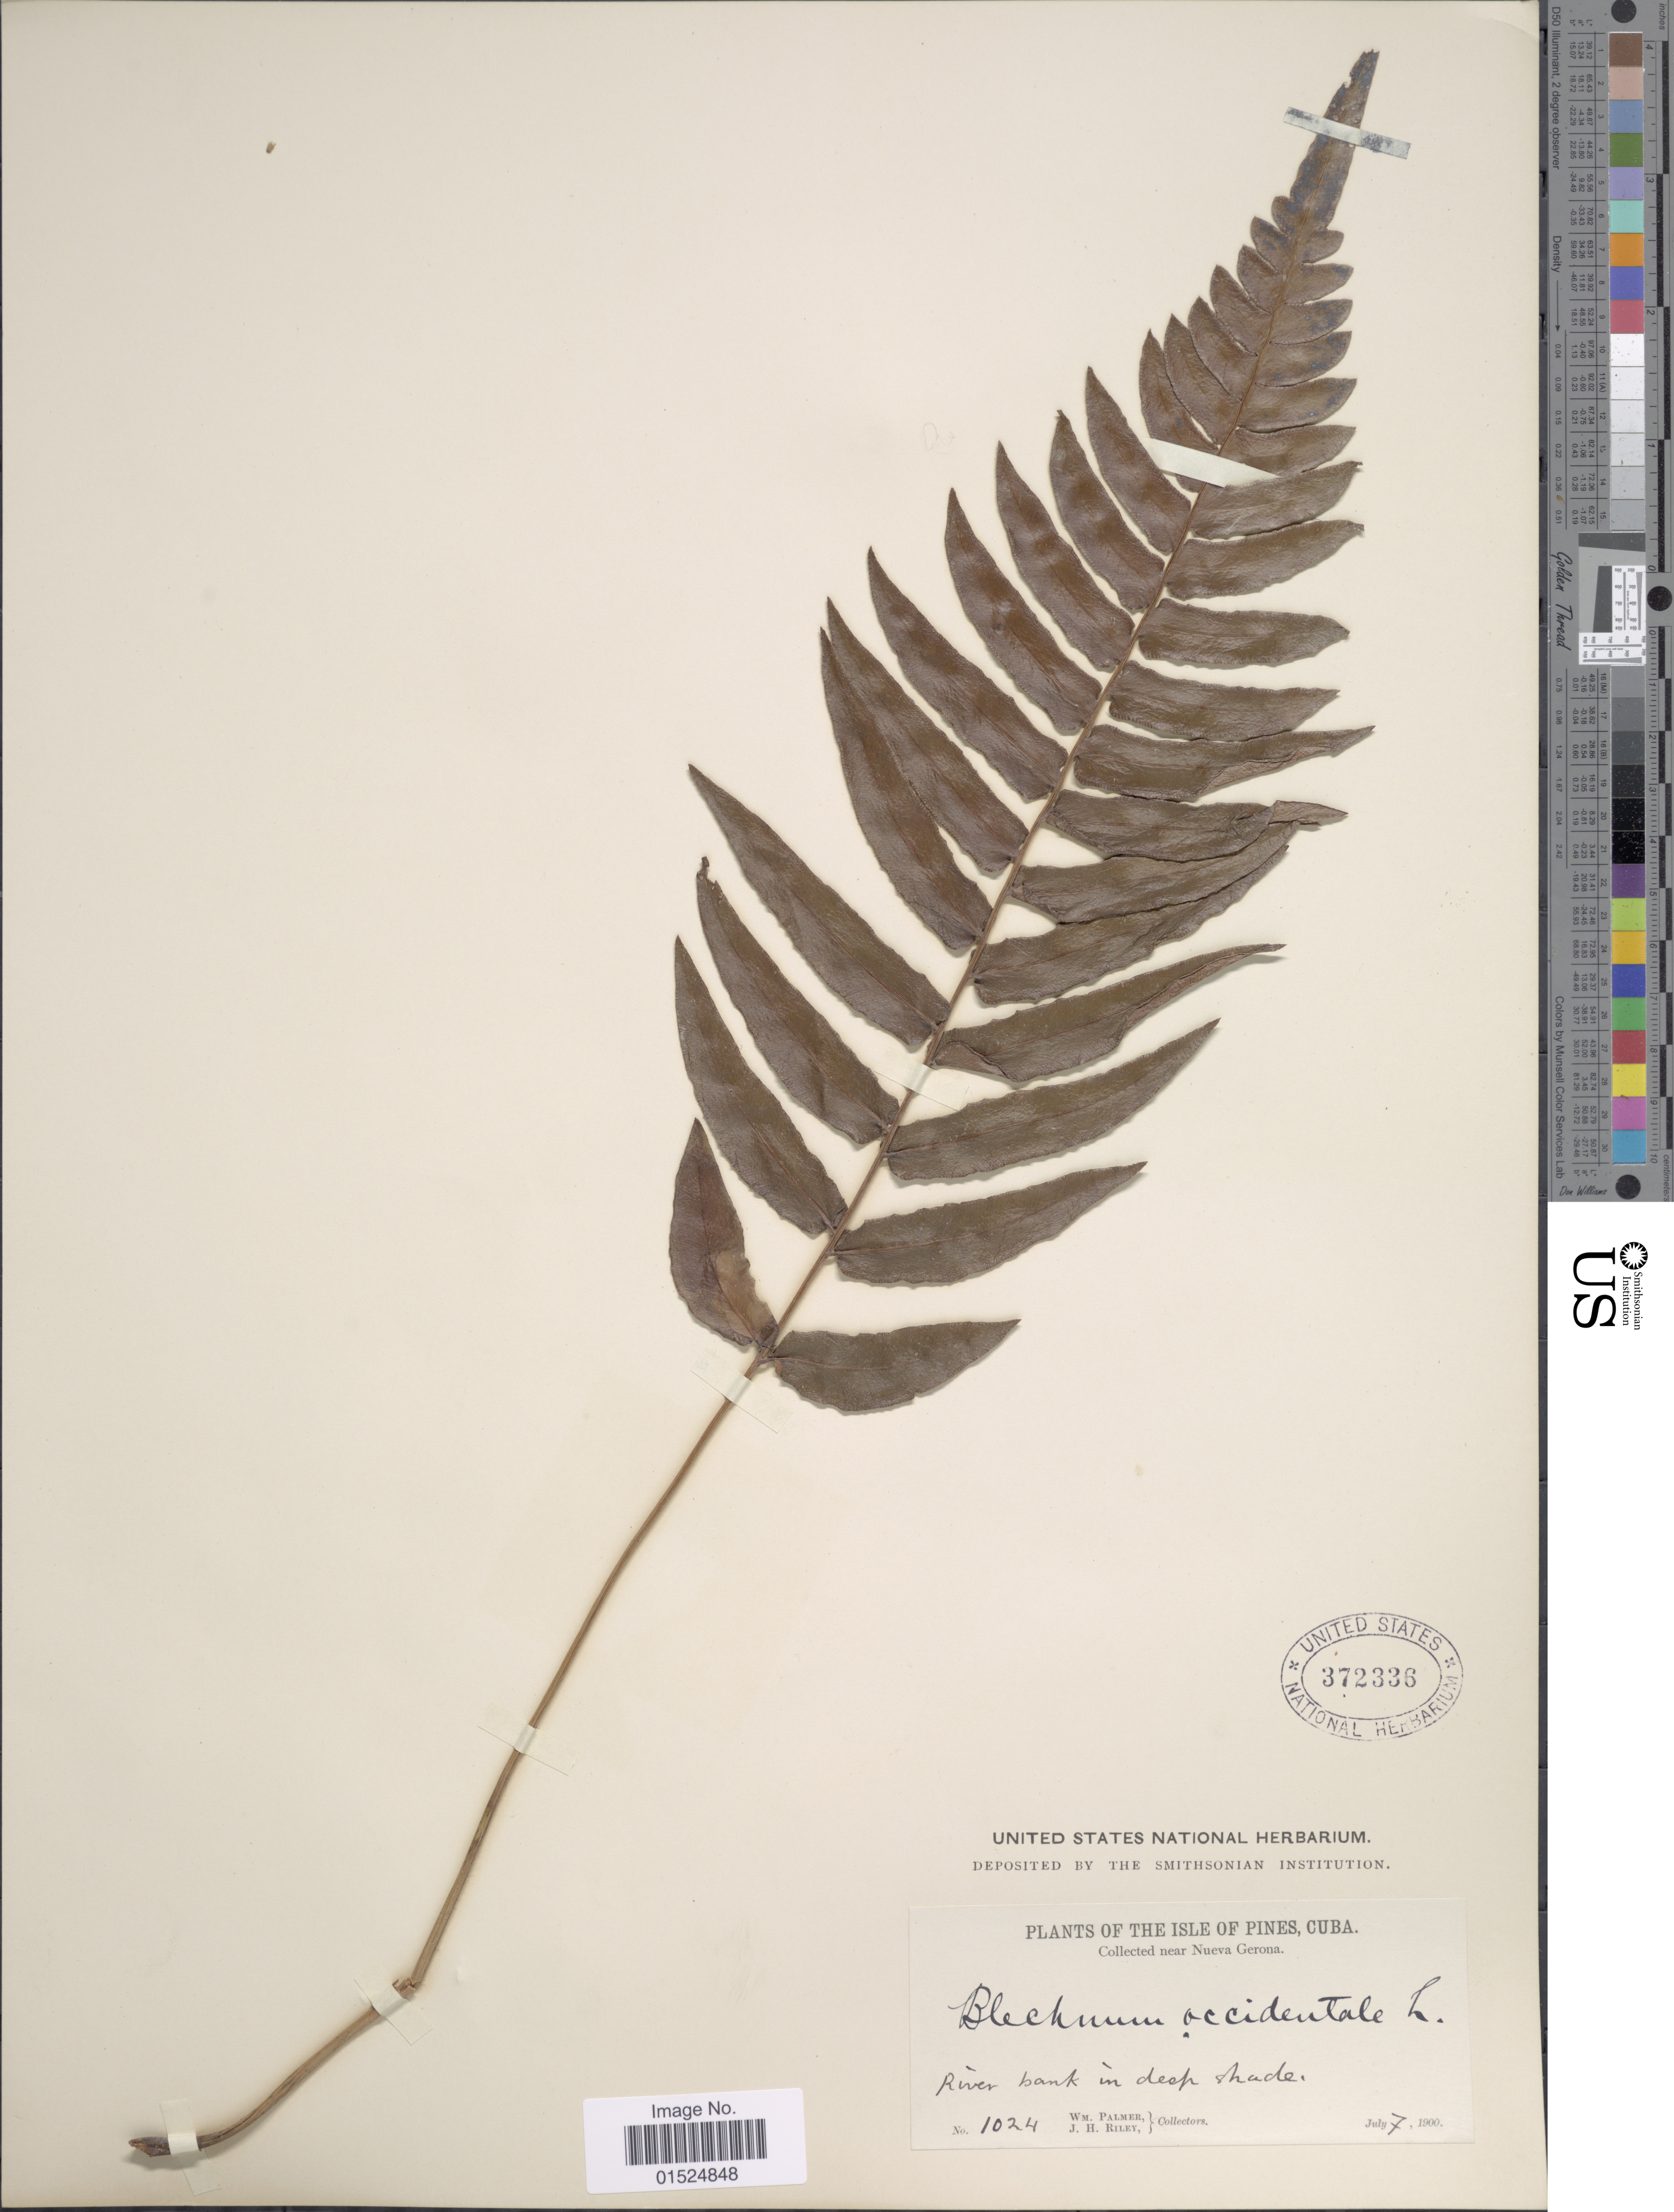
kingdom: Plantae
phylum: Tracheophyta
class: Polypodiopsida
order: Polypodiales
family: Blechnaceae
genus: Blechnum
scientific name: Blechnum occidentale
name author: L.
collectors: W. Palmer & J. H. Riley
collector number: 1024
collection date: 1900-07-07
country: Cuba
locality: Plants of the Isle of Pines, near Nueva Gerona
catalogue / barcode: US 372336